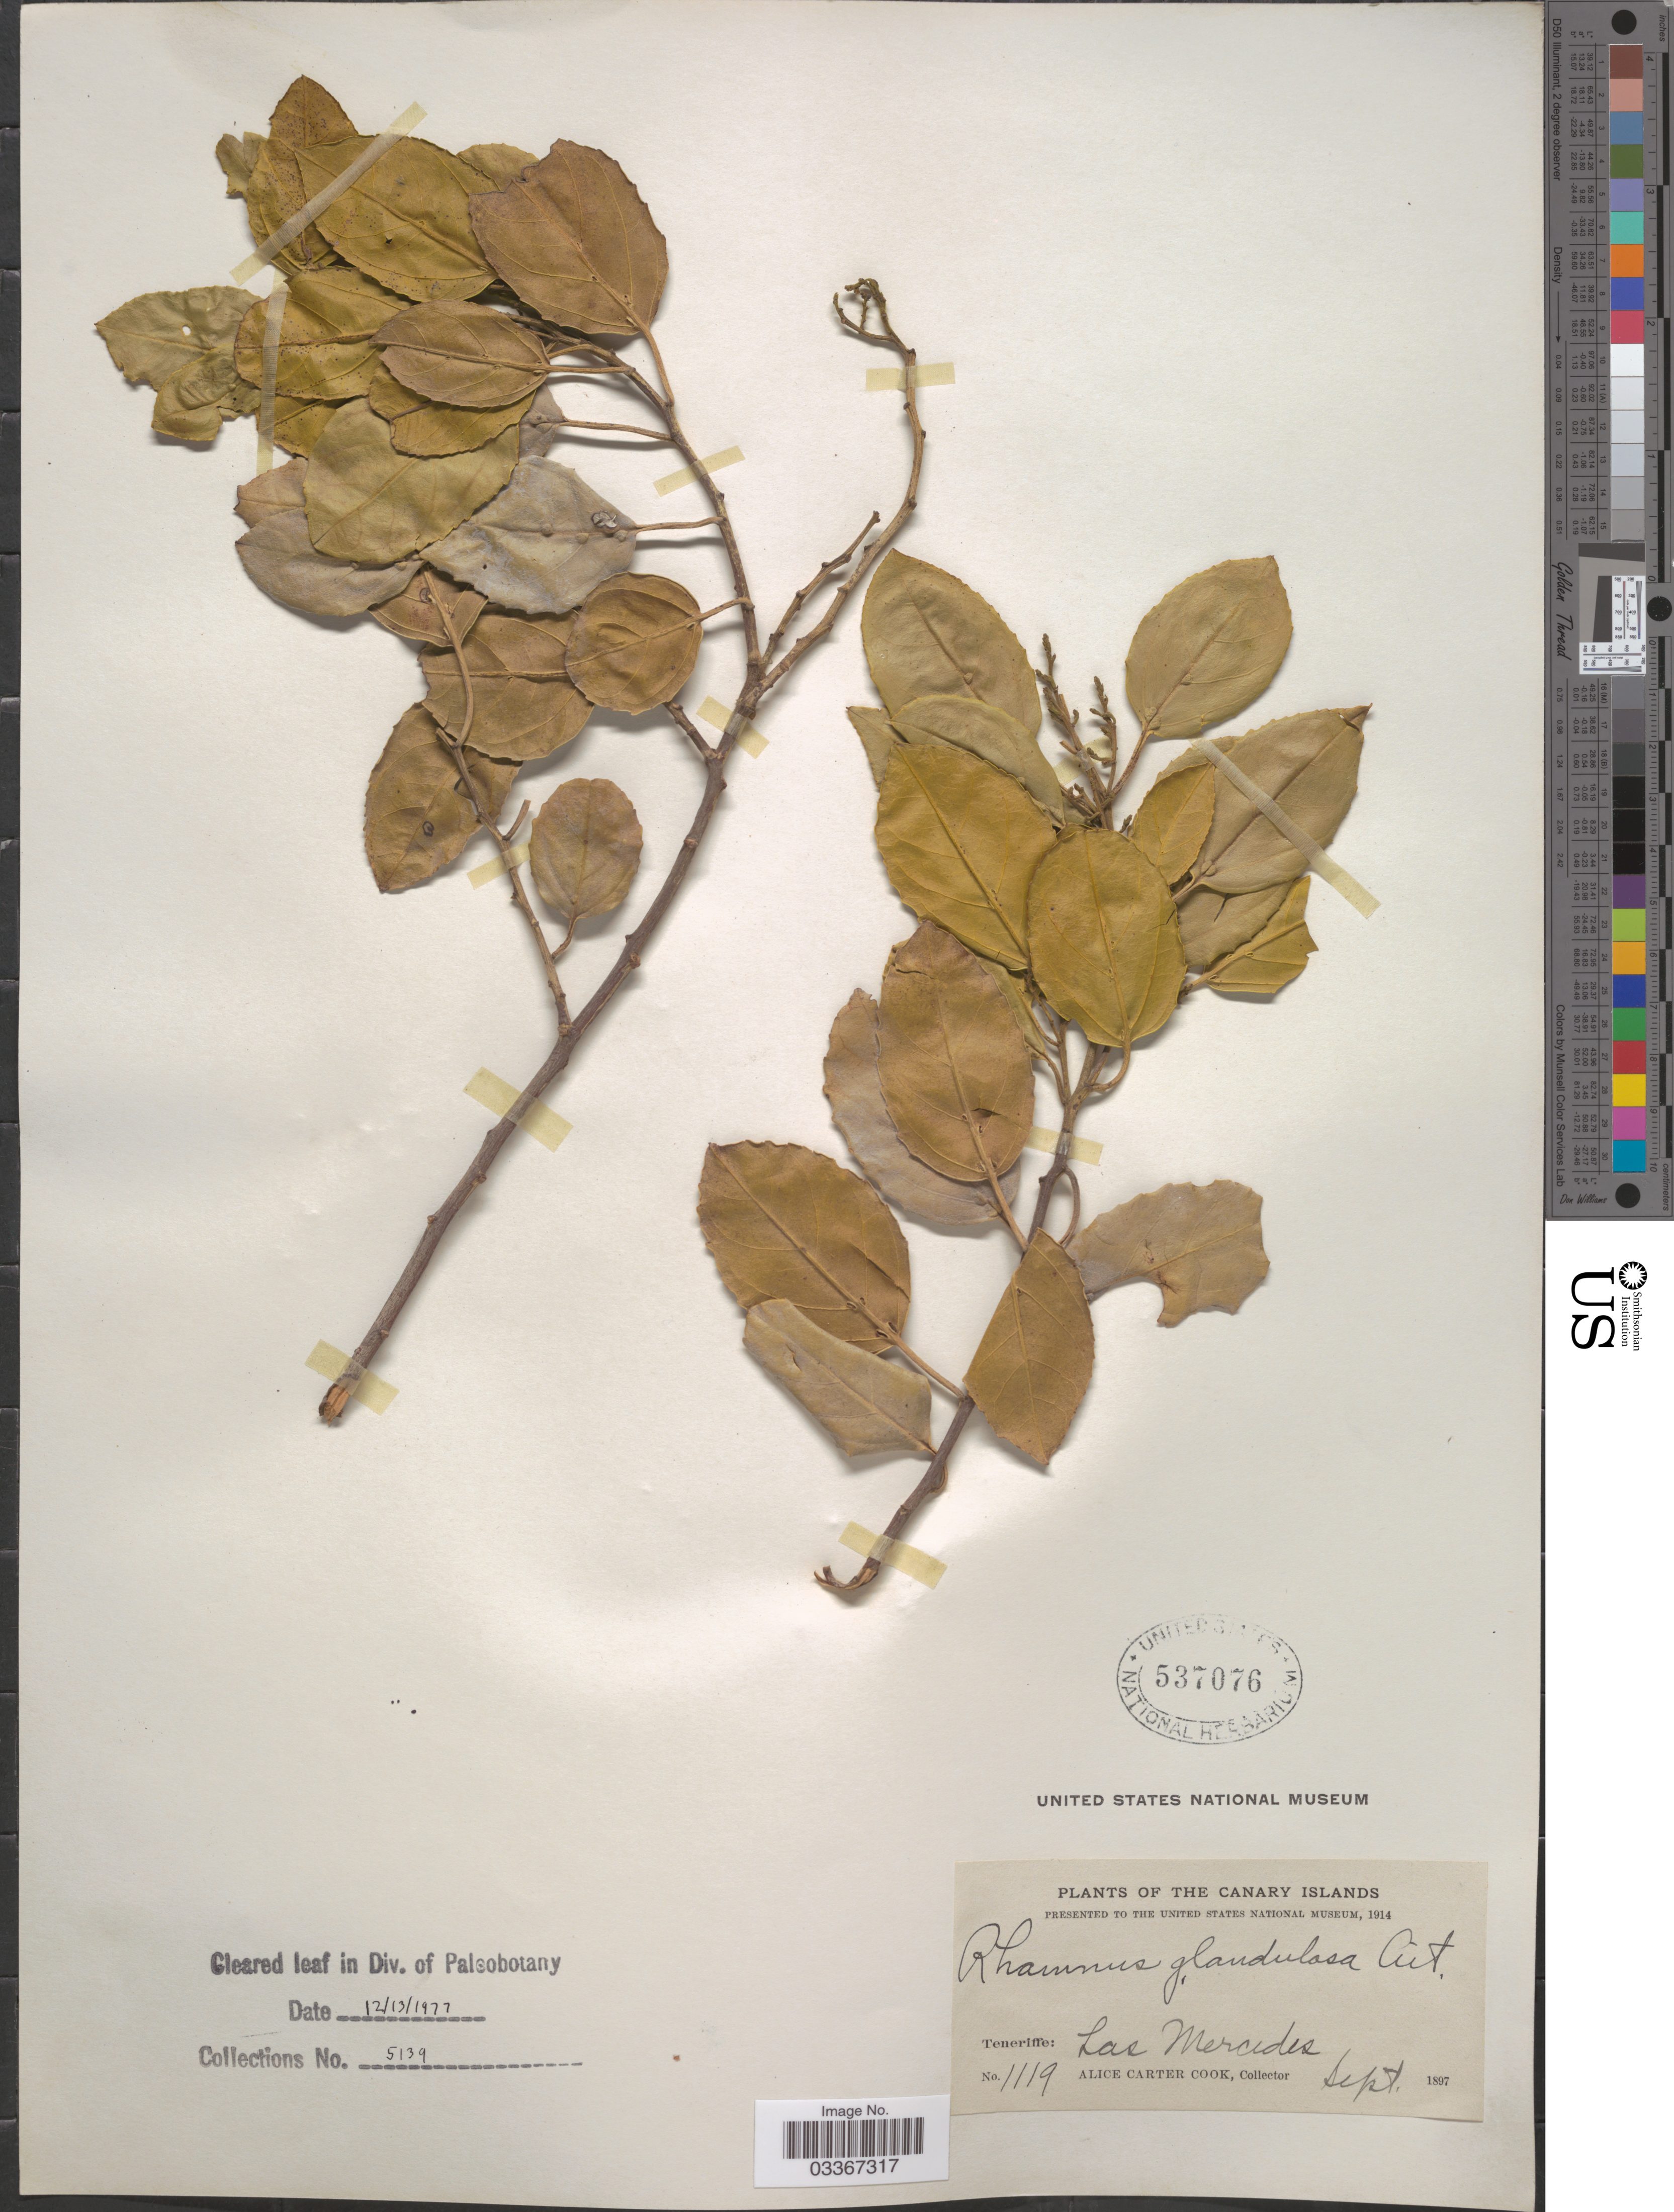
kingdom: Plantae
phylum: Tracheophyta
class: Magnoliopsida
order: Rosales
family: Rhamnaceae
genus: Rhamnus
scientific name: Rhamnus glandulosa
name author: Perkins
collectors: Alice C. Cook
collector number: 1119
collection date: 1897-09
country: Spain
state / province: Canarias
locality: The Canary Islands. Tenerife: Las Mercedes.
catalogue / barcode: US 537076